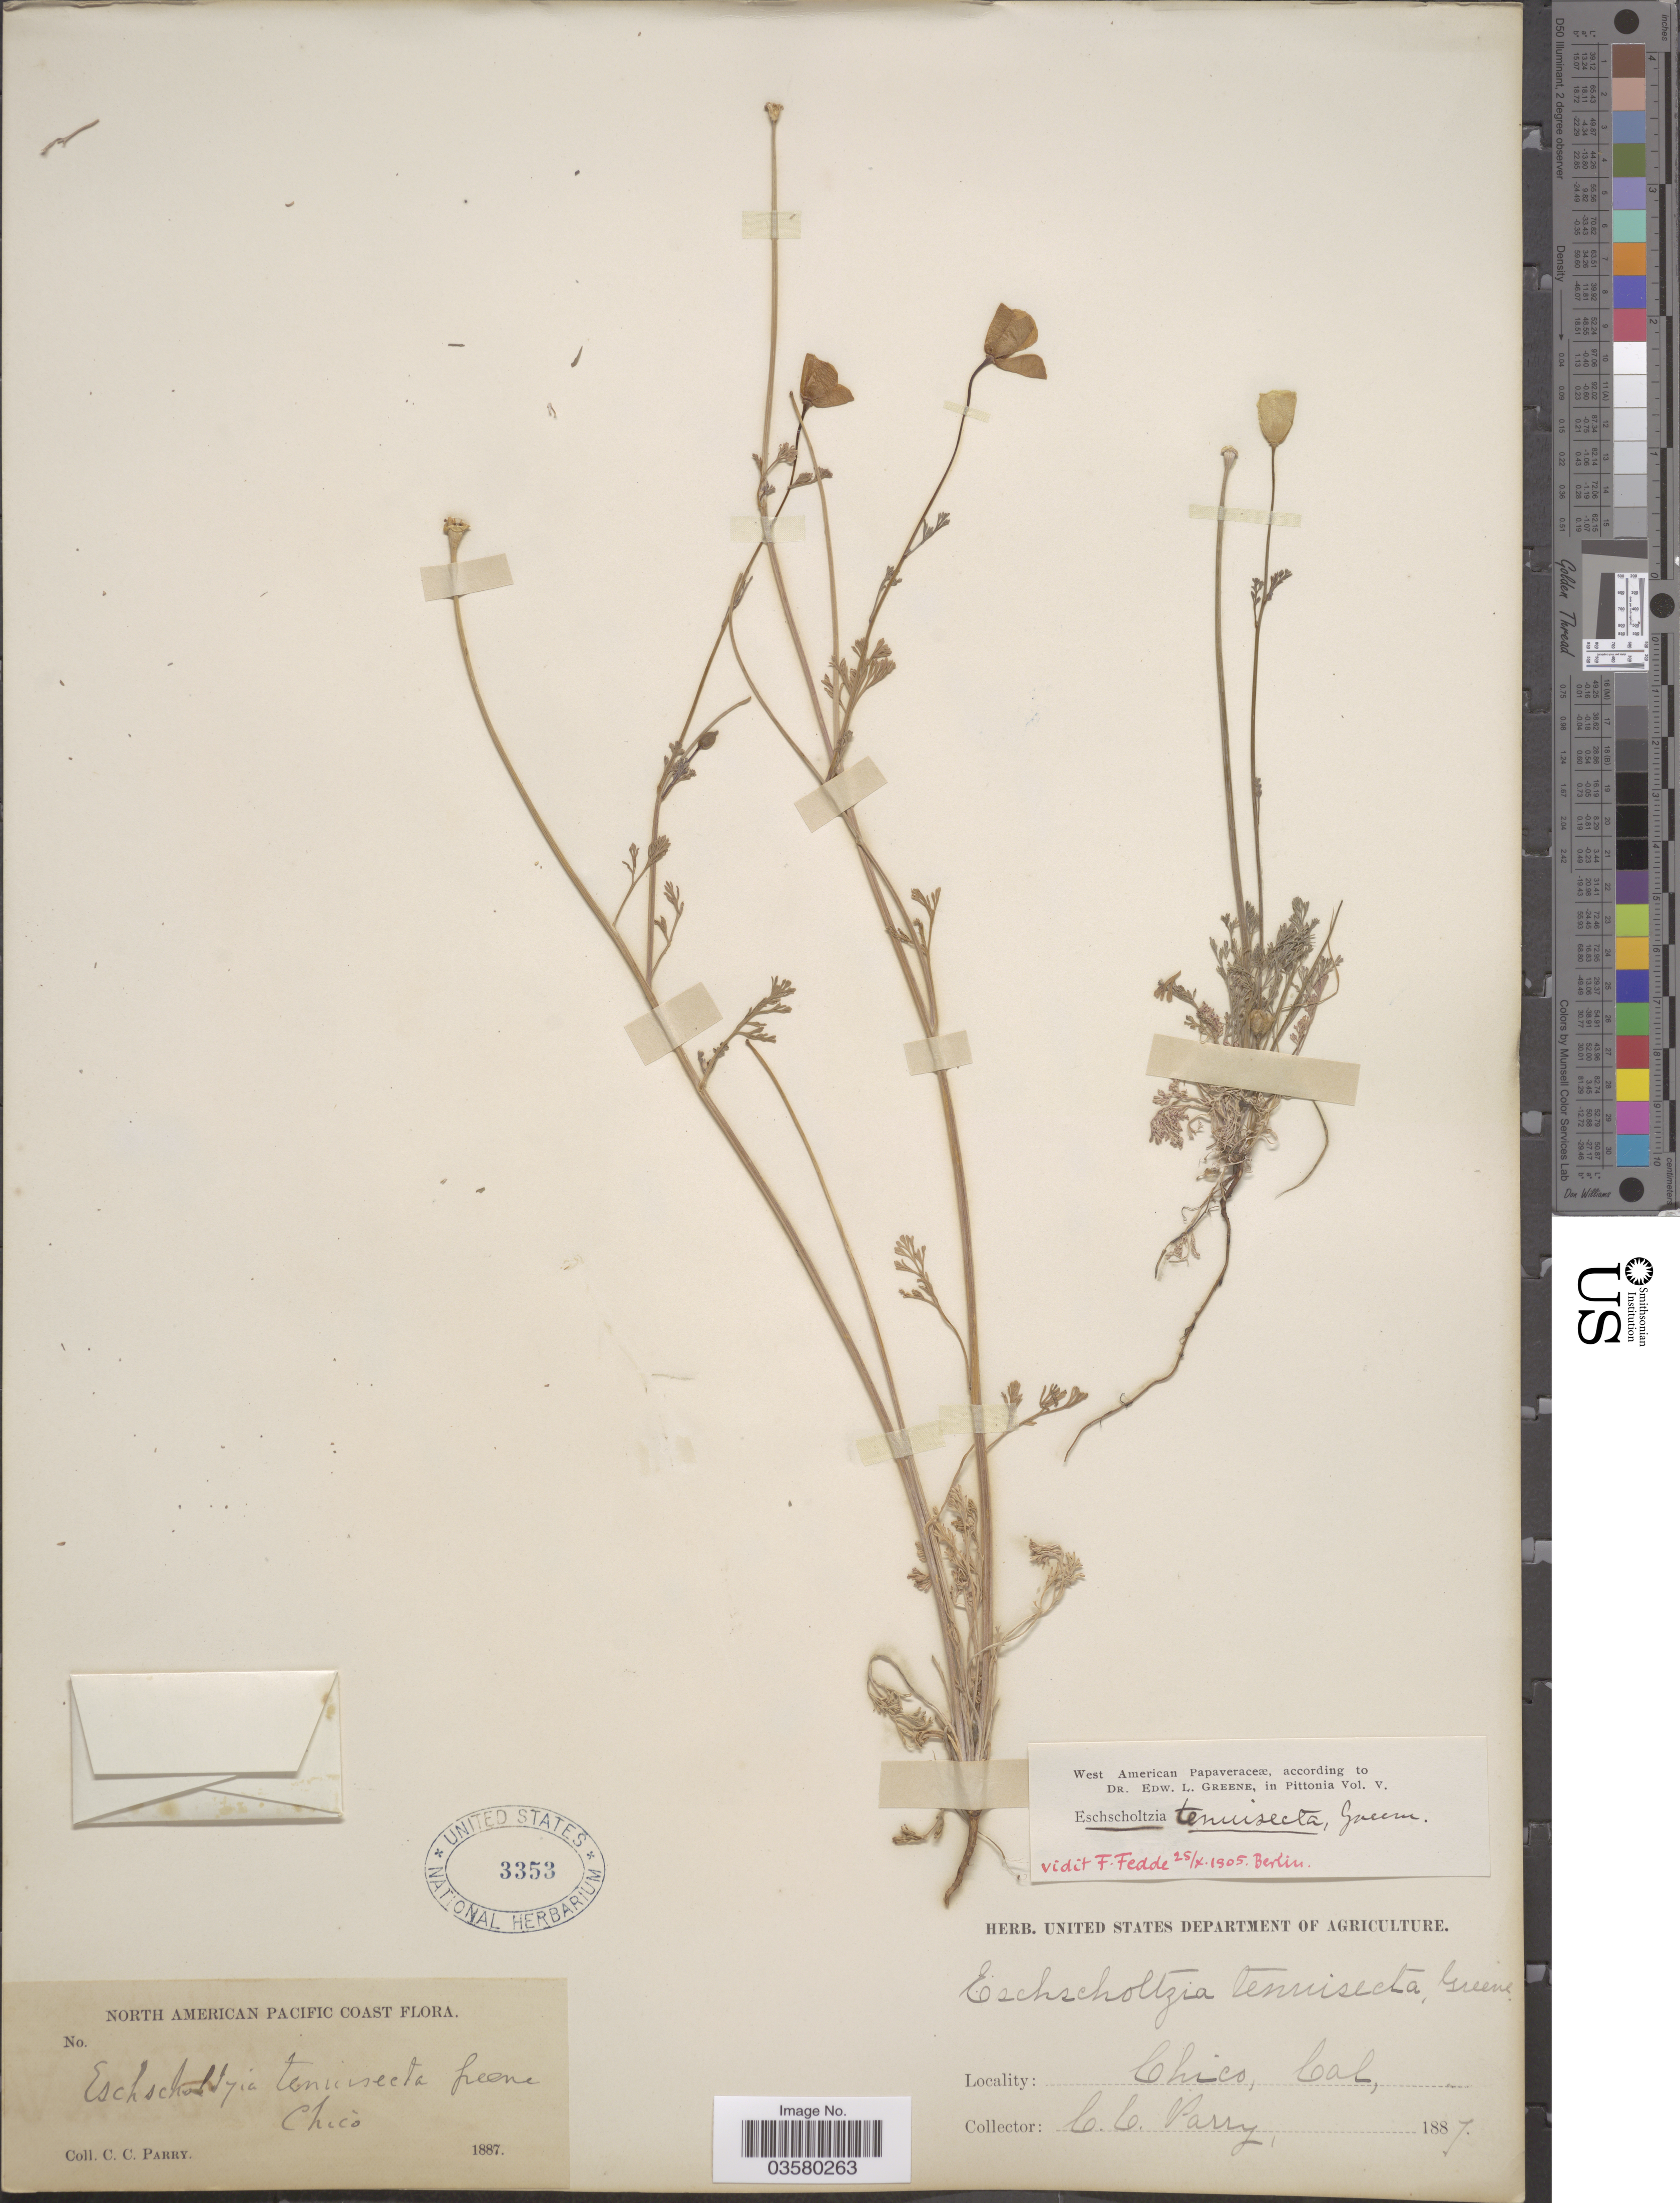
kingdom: Plantae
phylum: Tracheophyta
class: Magnoliopsida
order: Ranunculales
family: Papaveraceae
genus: Eschscholzia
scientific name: Eschscholzia californica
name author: Cham.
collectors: C. C. Parry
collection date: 1887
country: United States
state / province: California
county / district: Butte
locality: North American Pacific Coast. Chico.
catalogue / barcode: US 3353